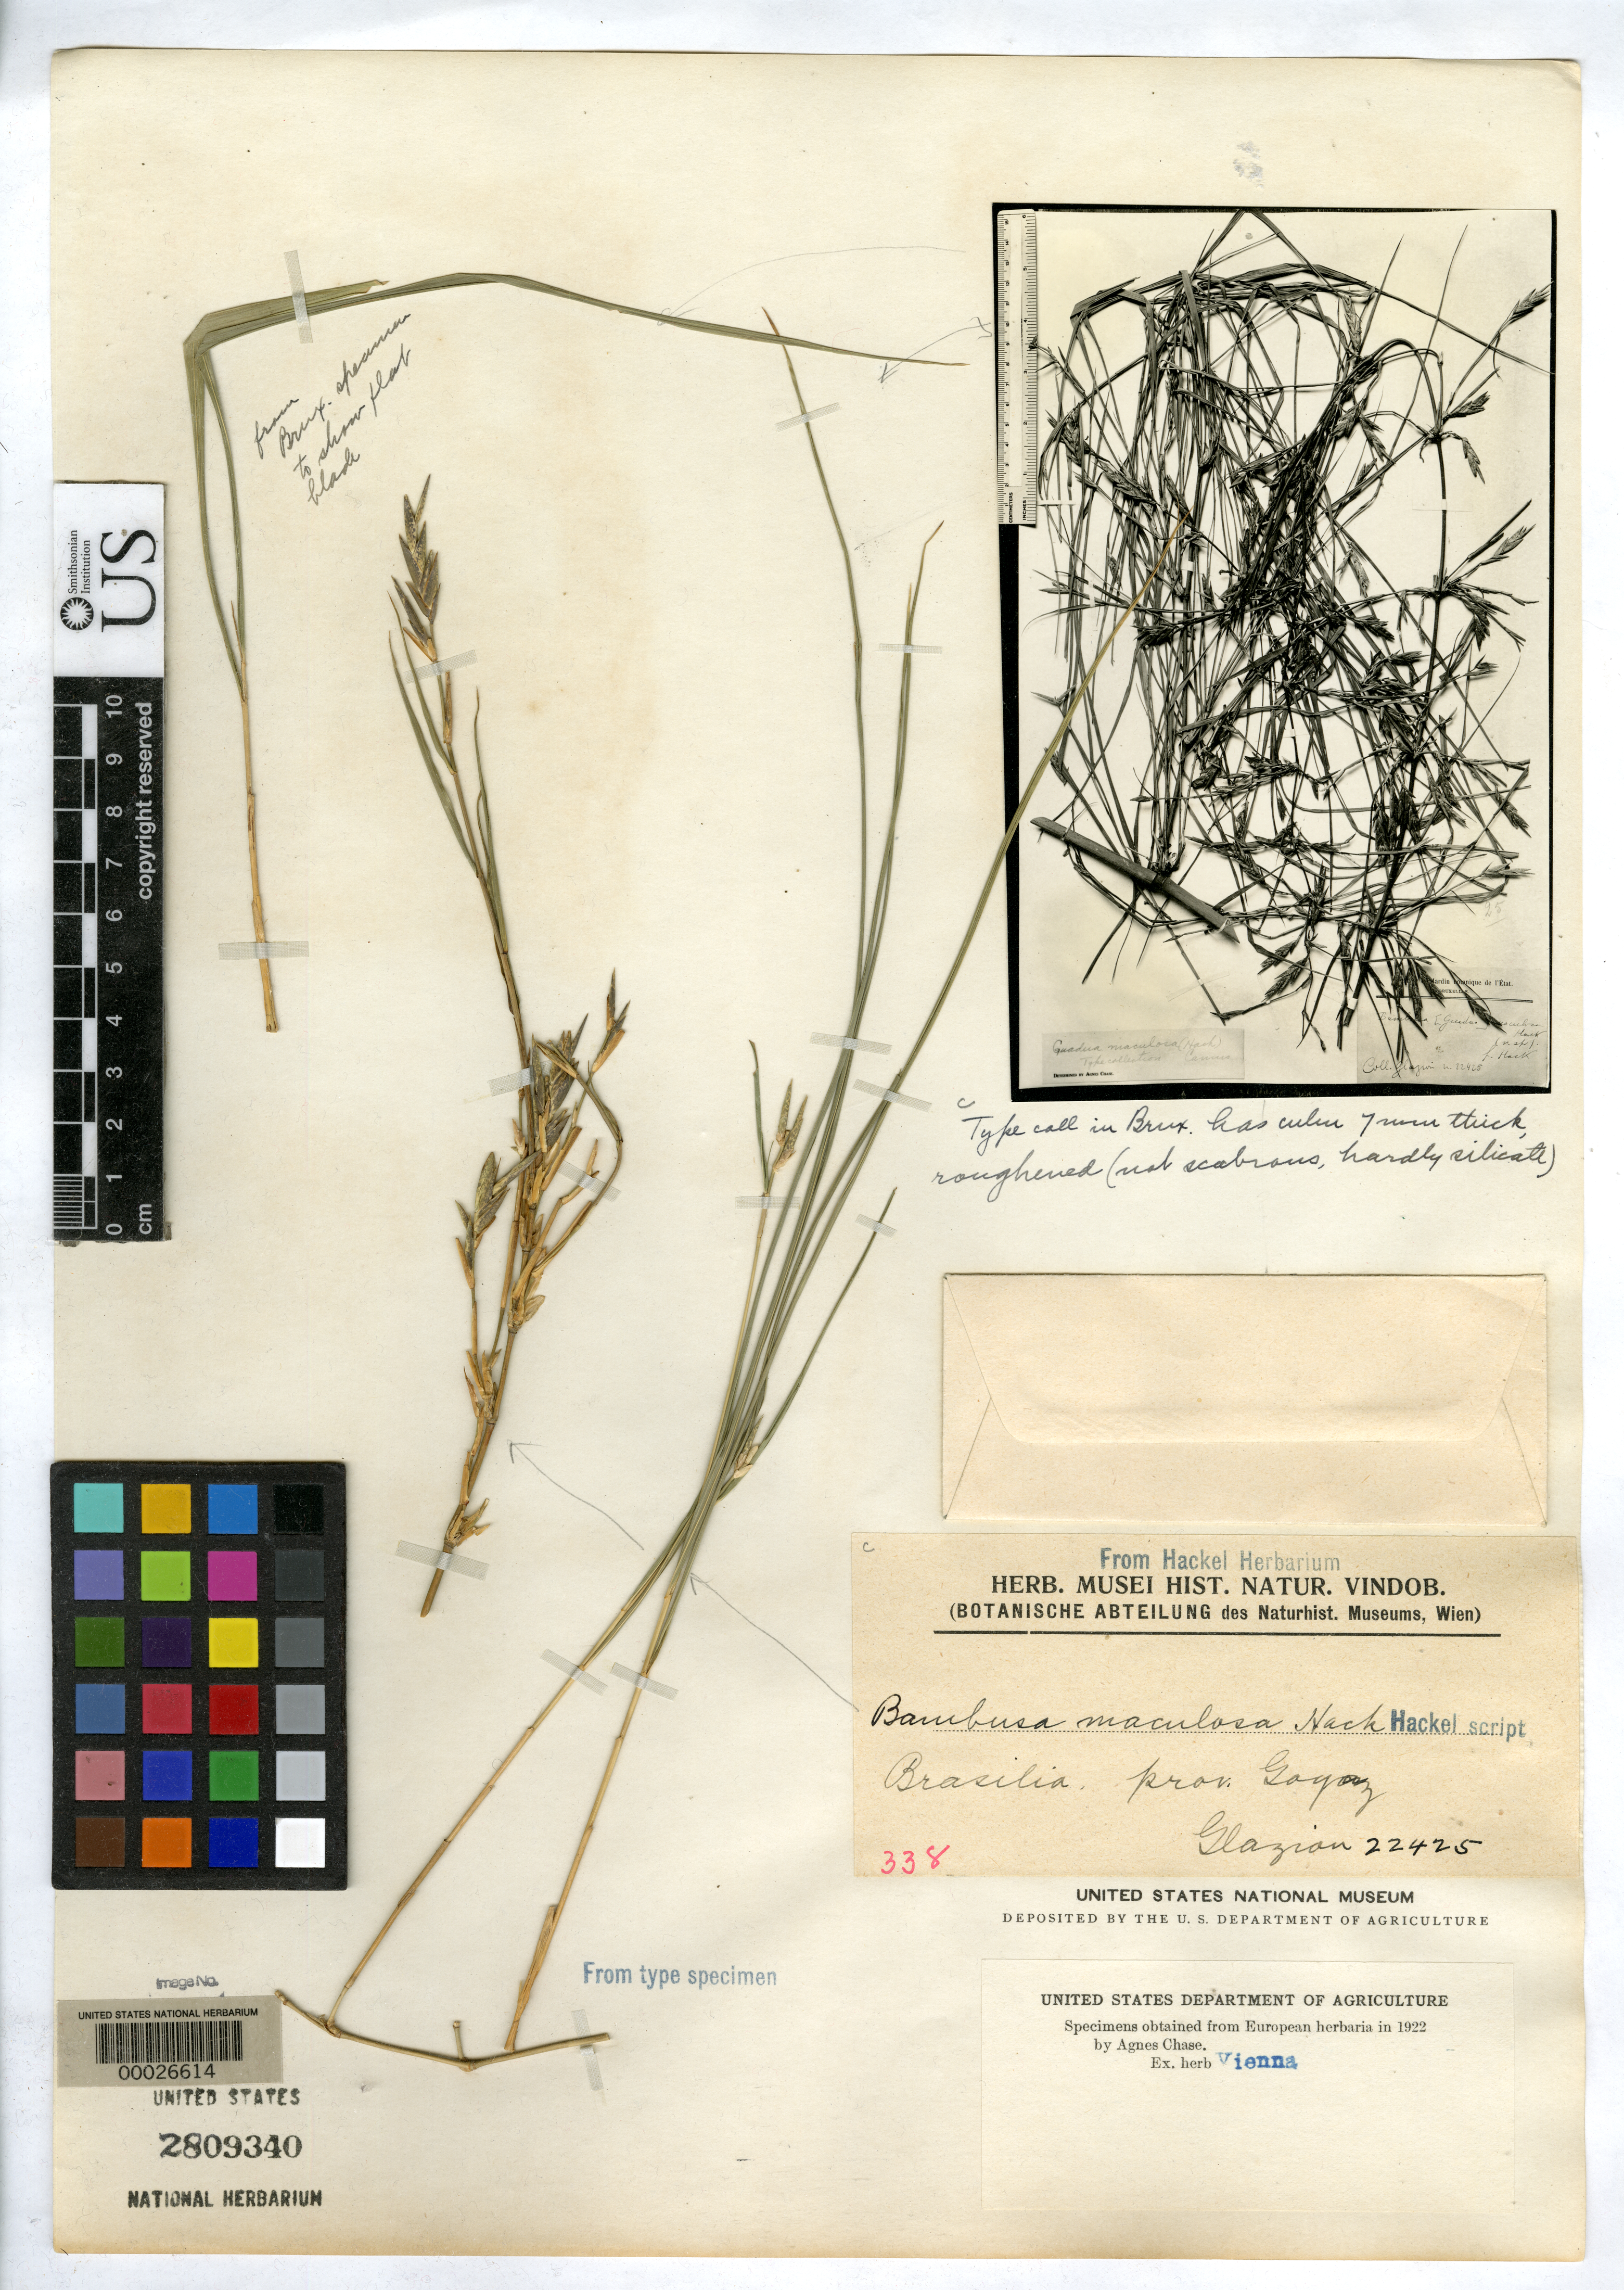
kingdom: Plantae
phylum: Tracheophyta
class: Liliopsida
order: Poales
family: Poaceae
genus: Bambusa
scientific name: Bambusa maculosa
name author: Hack.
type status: Isotype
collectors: A. F. M. Glaziou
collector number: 22425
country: Brazil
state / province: Goiás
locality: Inter Porto Imperial et Lunie, ad flum Tocantins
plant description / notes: Type coll in Brux. has culm 7 mm thick, roughened (not scabrous, hardly silicate)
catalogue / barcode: US 2809340